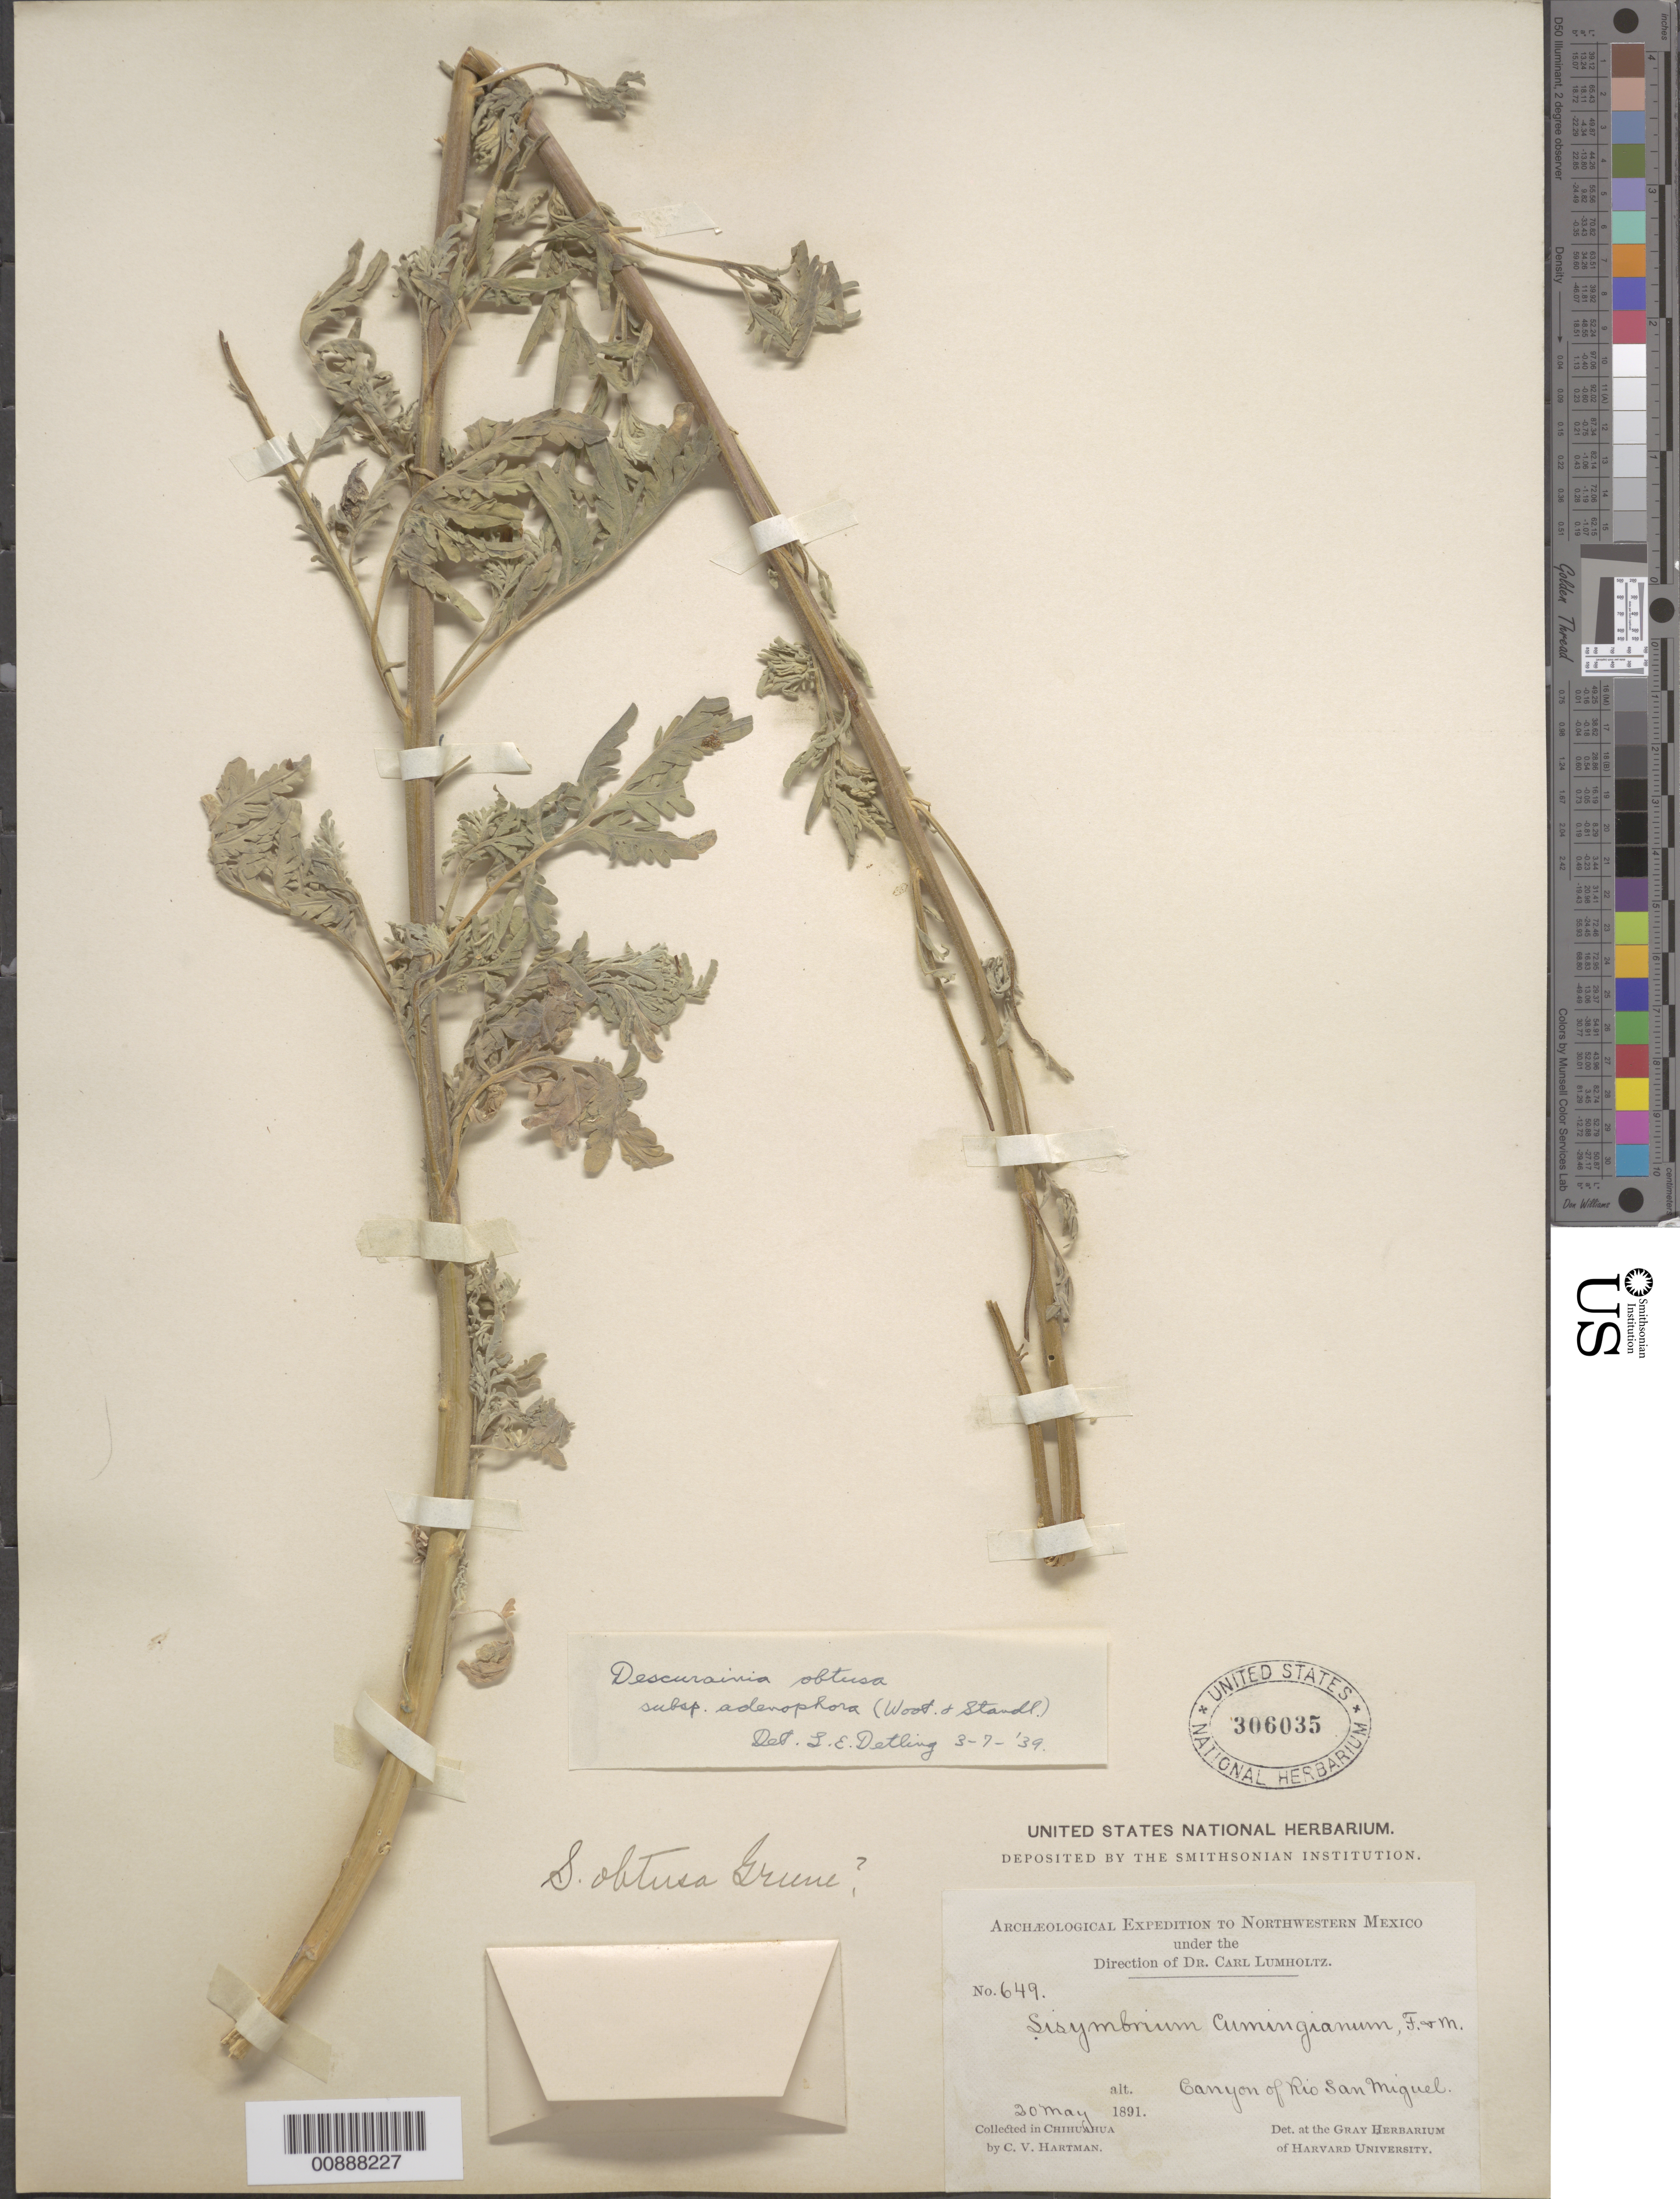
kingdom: Plantae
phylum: Tracheophyta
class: Magnoliopsida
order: Brassicales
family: Brassicaceae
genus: Descurainia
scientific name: Descurainia obtusa subsp. adenophora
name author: (Wooton & Standl.) Detling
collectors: C. V. Hartman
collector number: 649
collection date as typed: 20 May 1891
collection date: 1891-05-20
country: Mexico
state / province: Chihuahua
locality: Canyon of Río San Miguel, Chihuahua.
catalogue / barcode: US 306035